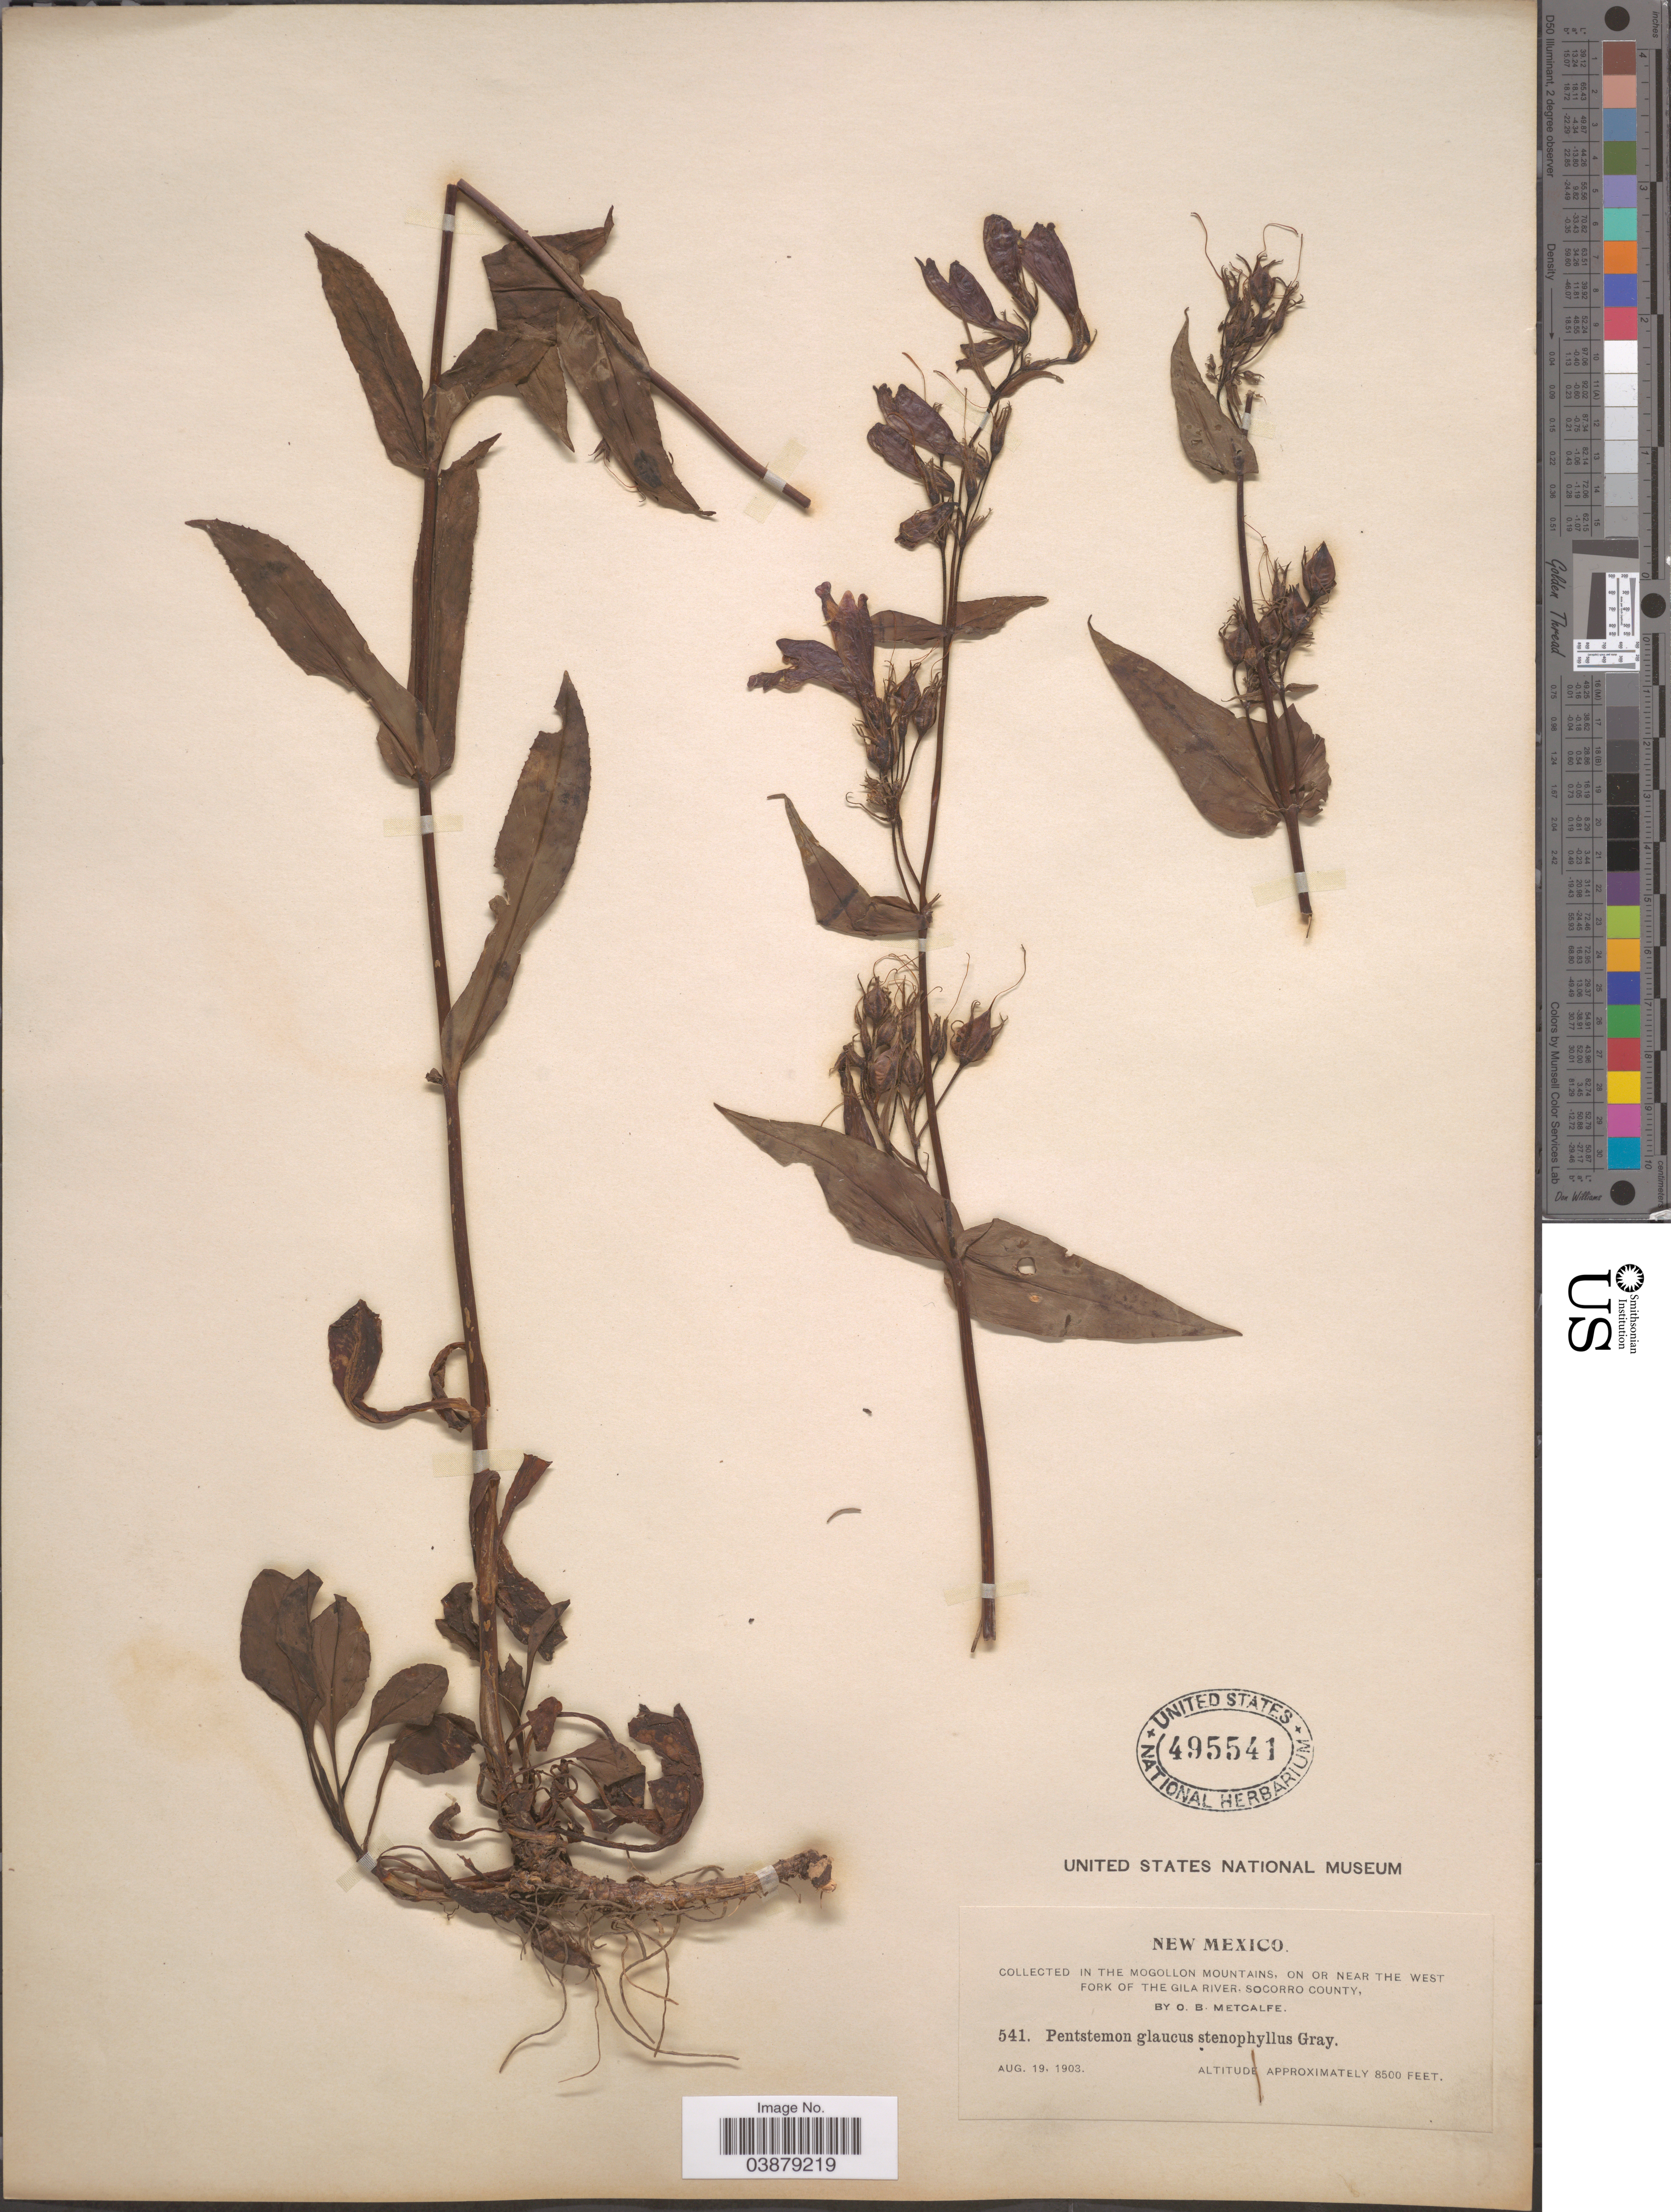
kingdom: Plantae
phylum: Tracheophyta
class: Magnoliopsida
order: Lamiales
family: Plantaginaceae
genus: Penstemon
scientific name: Penstemon whippleanus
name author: A. Gray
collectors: O. B. Metcalfe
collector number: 541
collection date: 1903-08-19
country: United States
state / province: New Mexico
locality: In the Mogollon Mountains, on or near the West Fork of the Gila River, Socorro County.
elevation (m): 2591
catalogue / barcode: US 495541